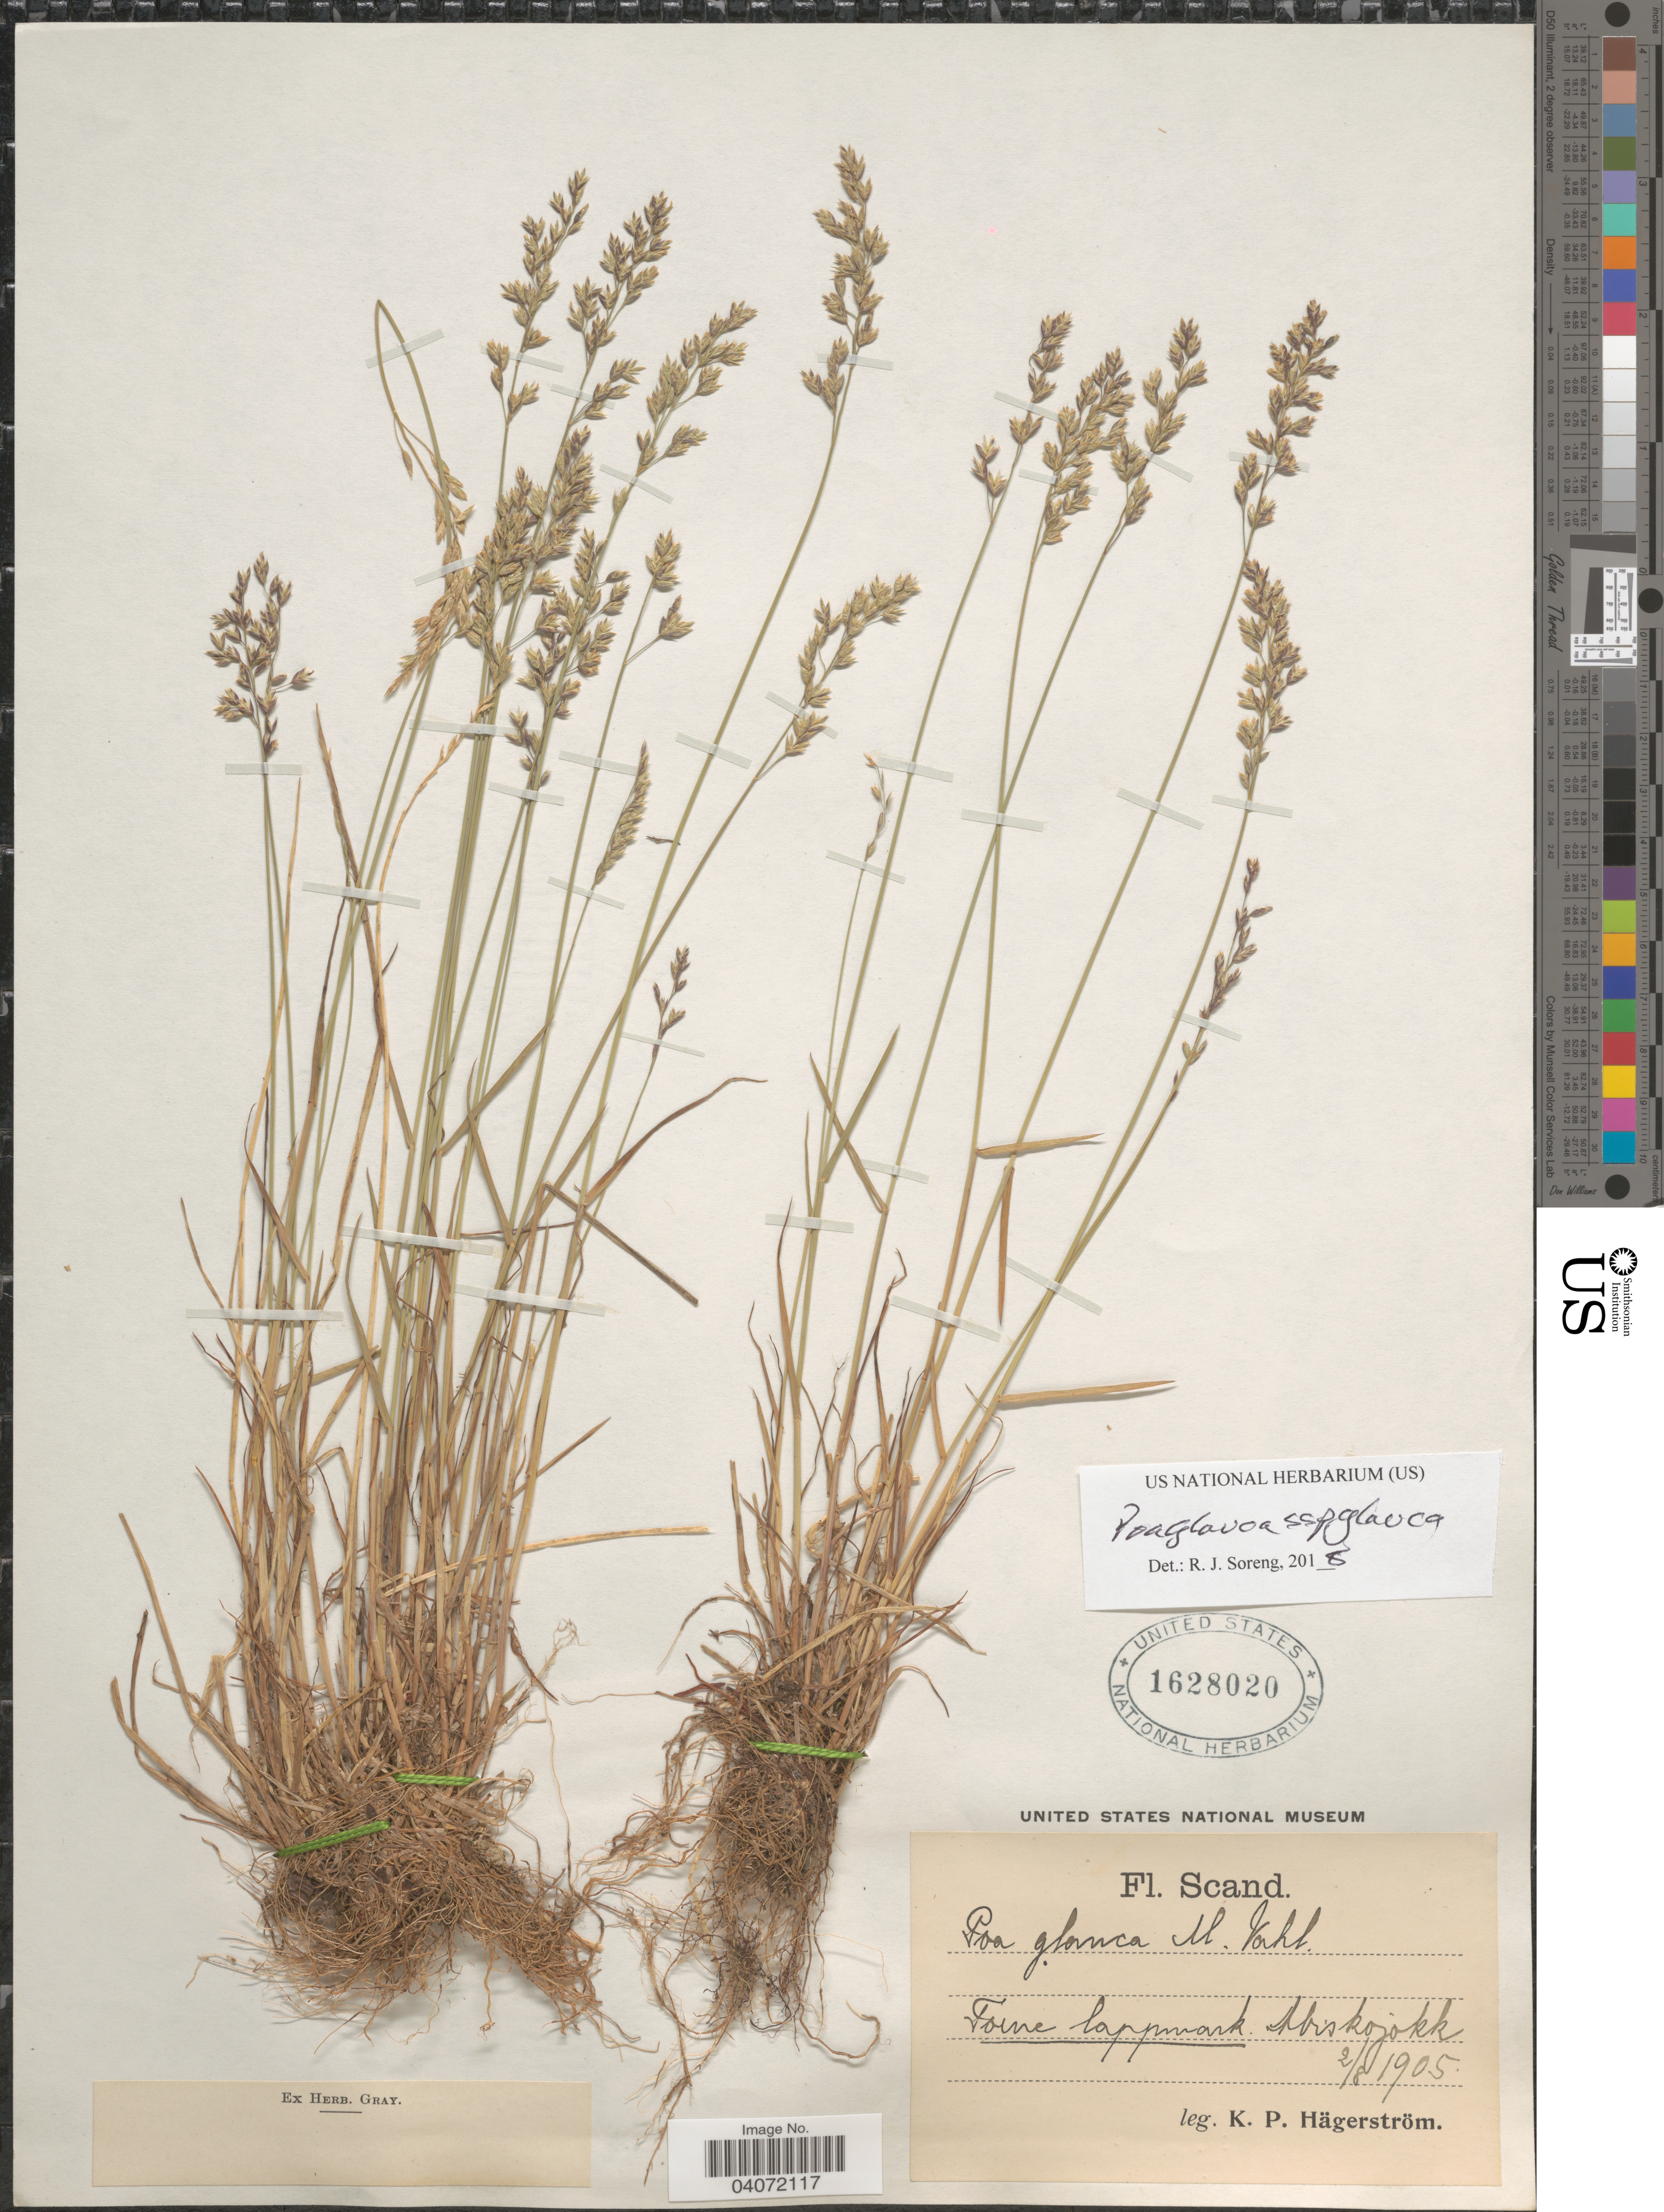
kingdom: Plantae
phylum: Tracheophyta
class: Liliopsida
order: Poales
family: Poaceae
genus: Poa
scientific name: Poa glauca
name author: Vahl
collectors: K. Hägerström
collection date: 1905-08-02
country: Sweden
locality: Scand. Torne lappmark. Abiskojokk.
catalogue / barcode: US 1628020